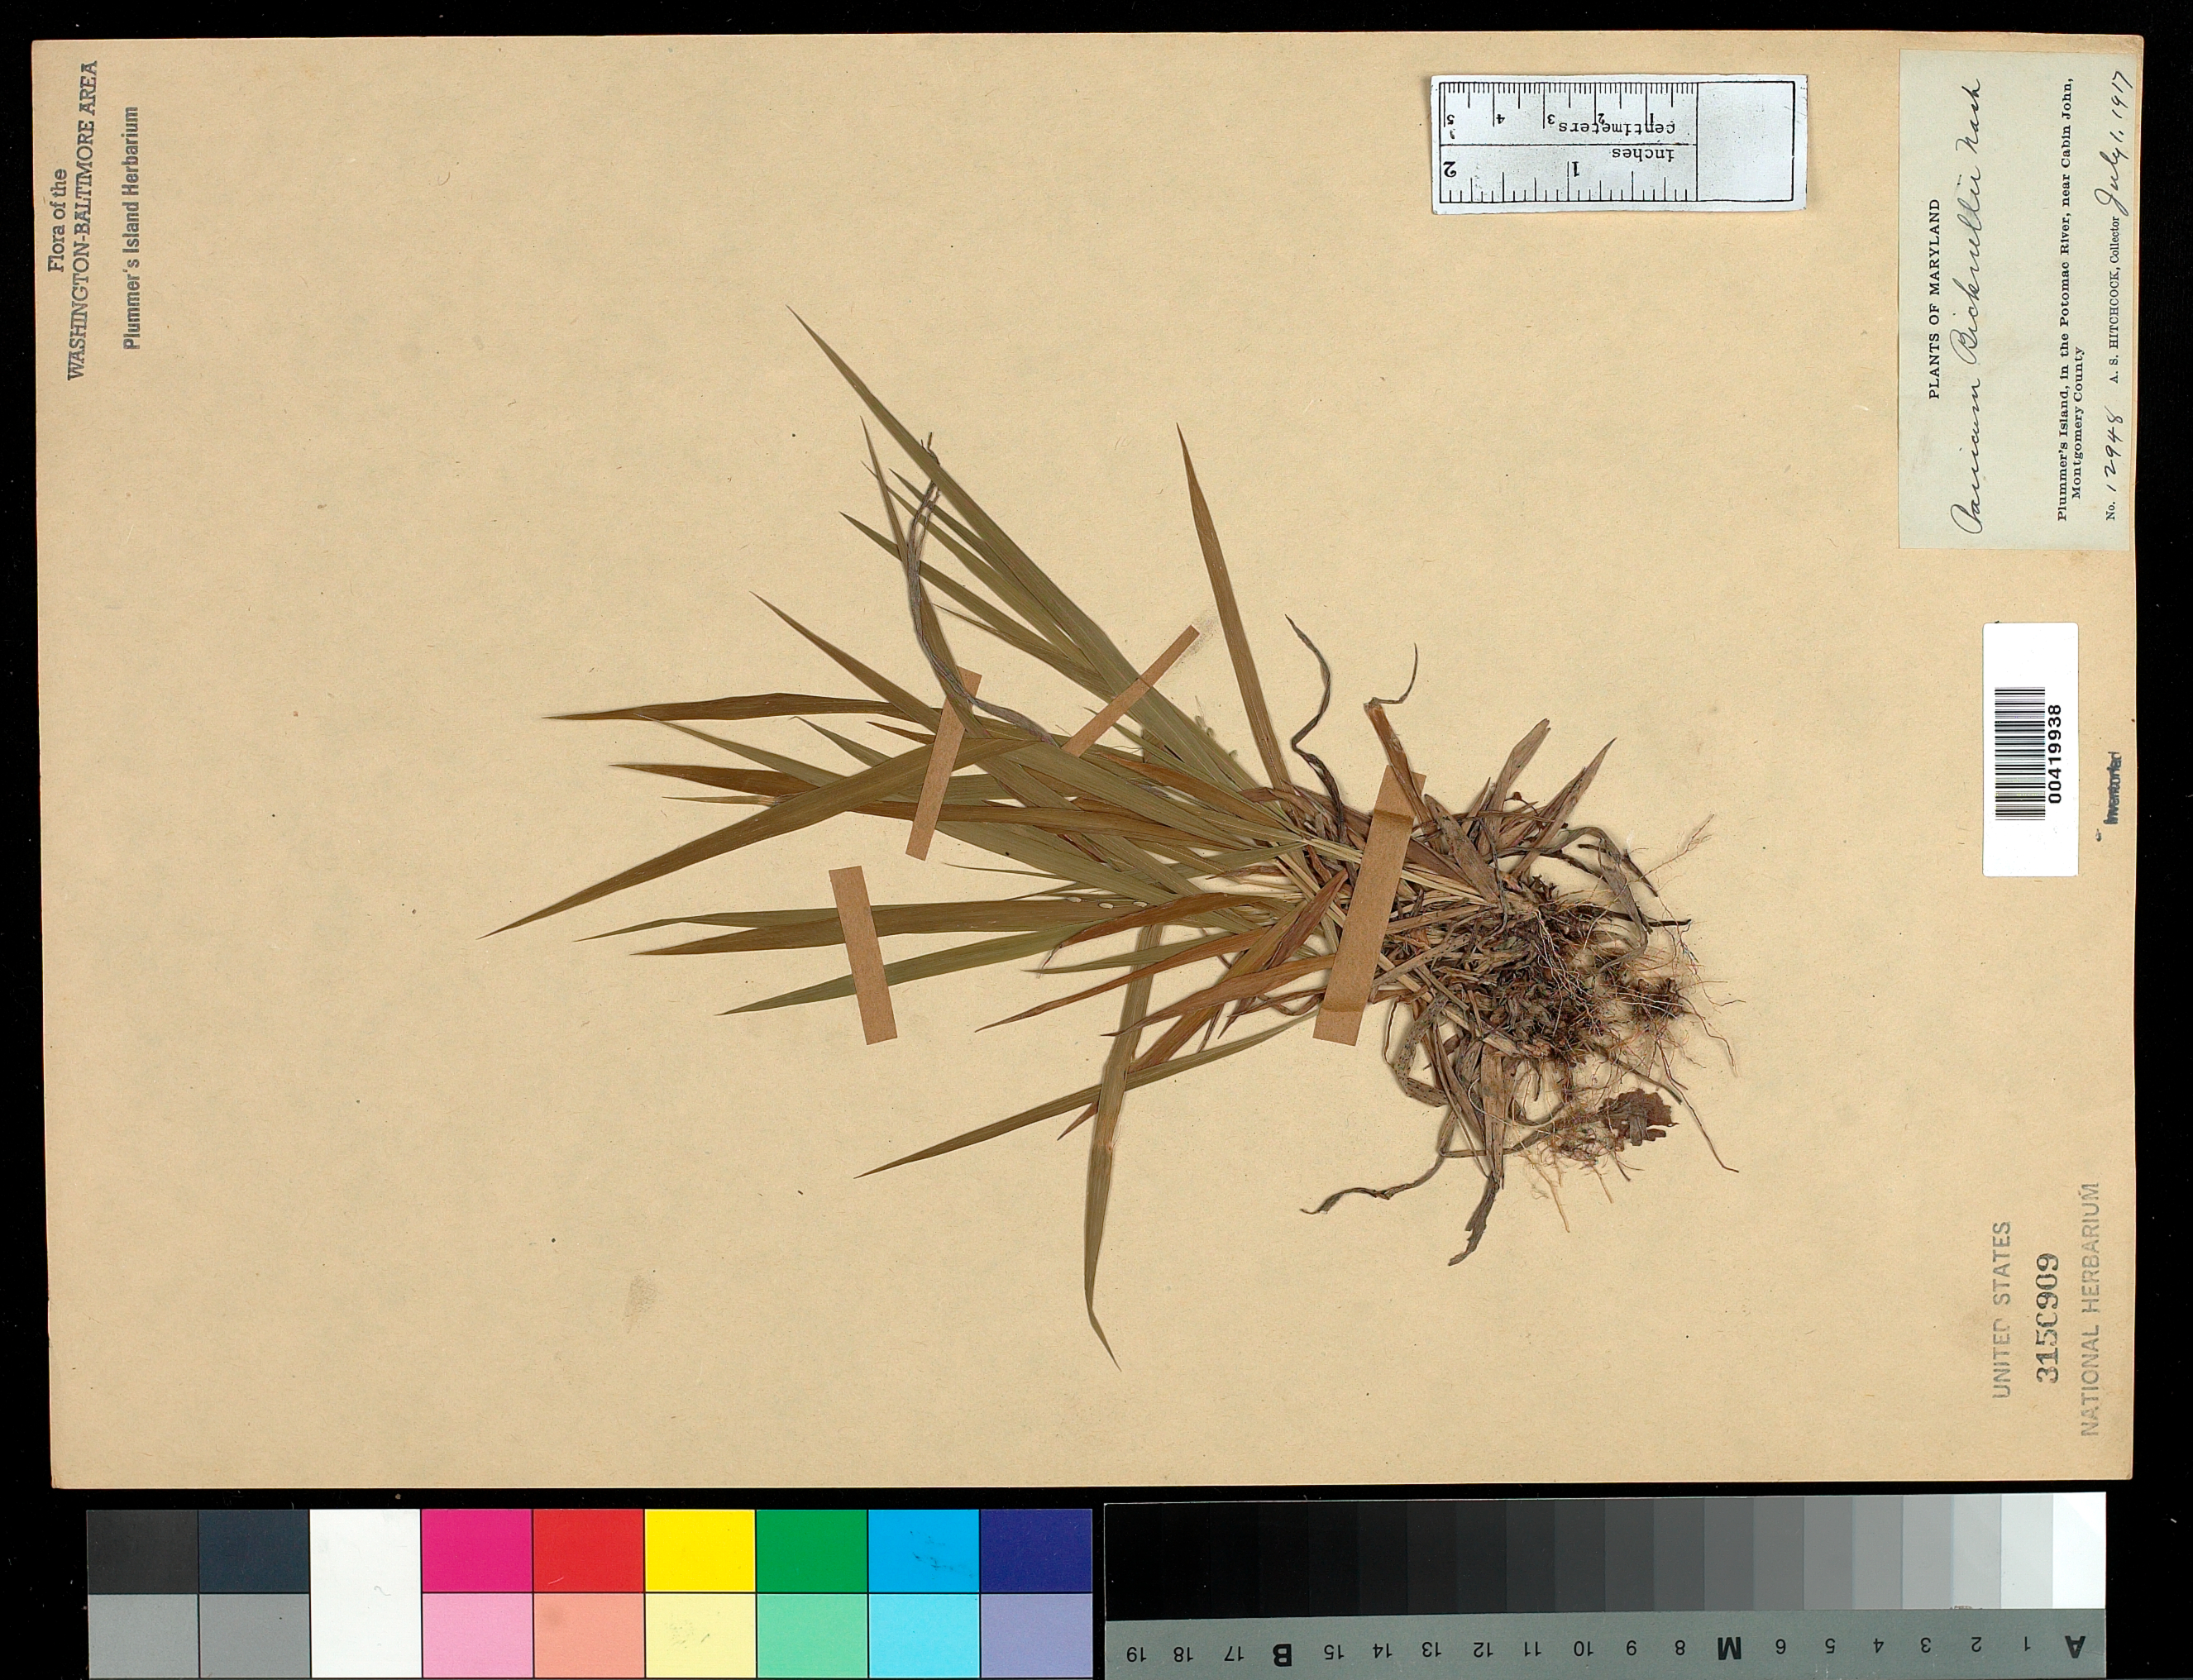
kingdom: Plantae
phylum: Tracheophyta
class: Liliopsida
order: Poales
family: Poaceae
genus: Dichanthelium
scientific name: Dichanthelium aciculare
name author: (Desv. ex Poir.) Gould & C.A. Clark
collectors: A. S. Hitchcock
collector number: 12948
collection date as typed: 01 Jul 1917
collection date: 1917-07-01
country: United States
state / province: Maryland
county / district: Montgomery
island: Plummers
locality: Plummer's Island C. & O. Canal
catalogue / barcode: US 3150909